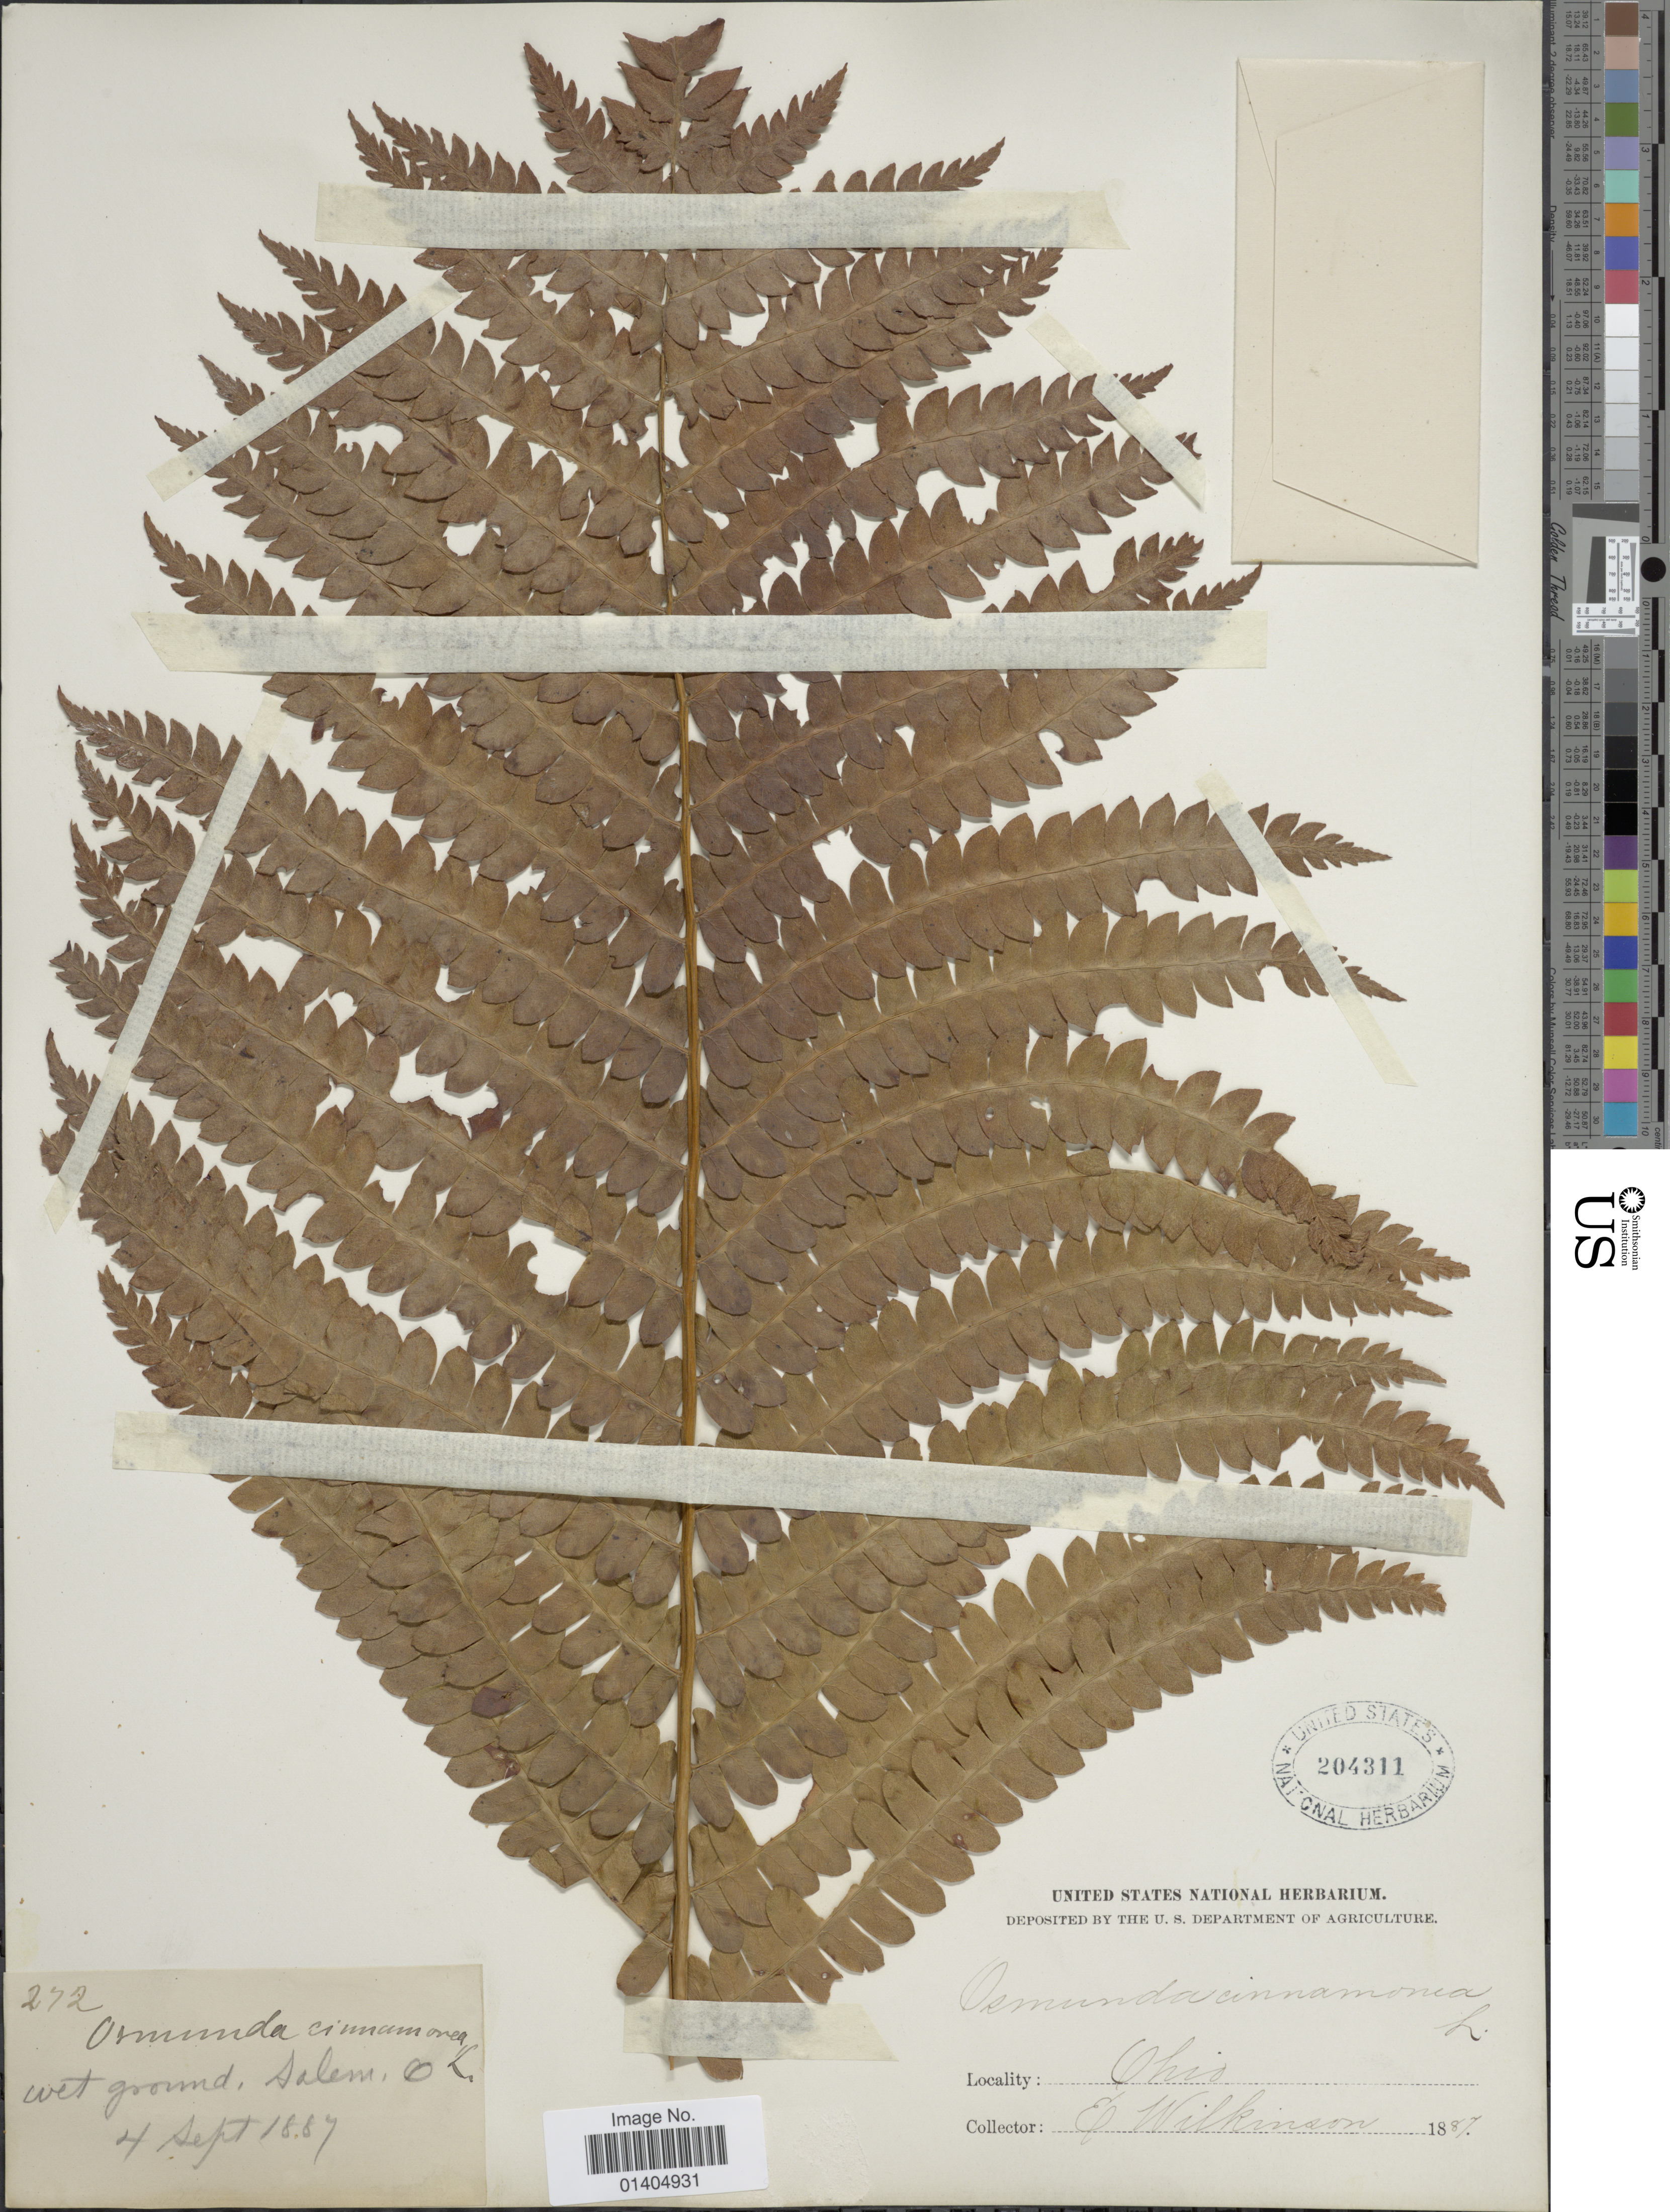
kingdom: Plantae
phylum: Tracheophyta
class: Polypodiopsida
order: Osmundales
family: Osmundaceae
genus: Osmundastrum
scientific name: Osmundastrum cinnamomeum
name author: (L.) C. Presl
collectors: O. Wilkinson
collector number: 272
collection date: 1887-09-04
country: United States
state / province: Ohio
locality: Wet ground, Salem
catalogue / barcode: US 204311